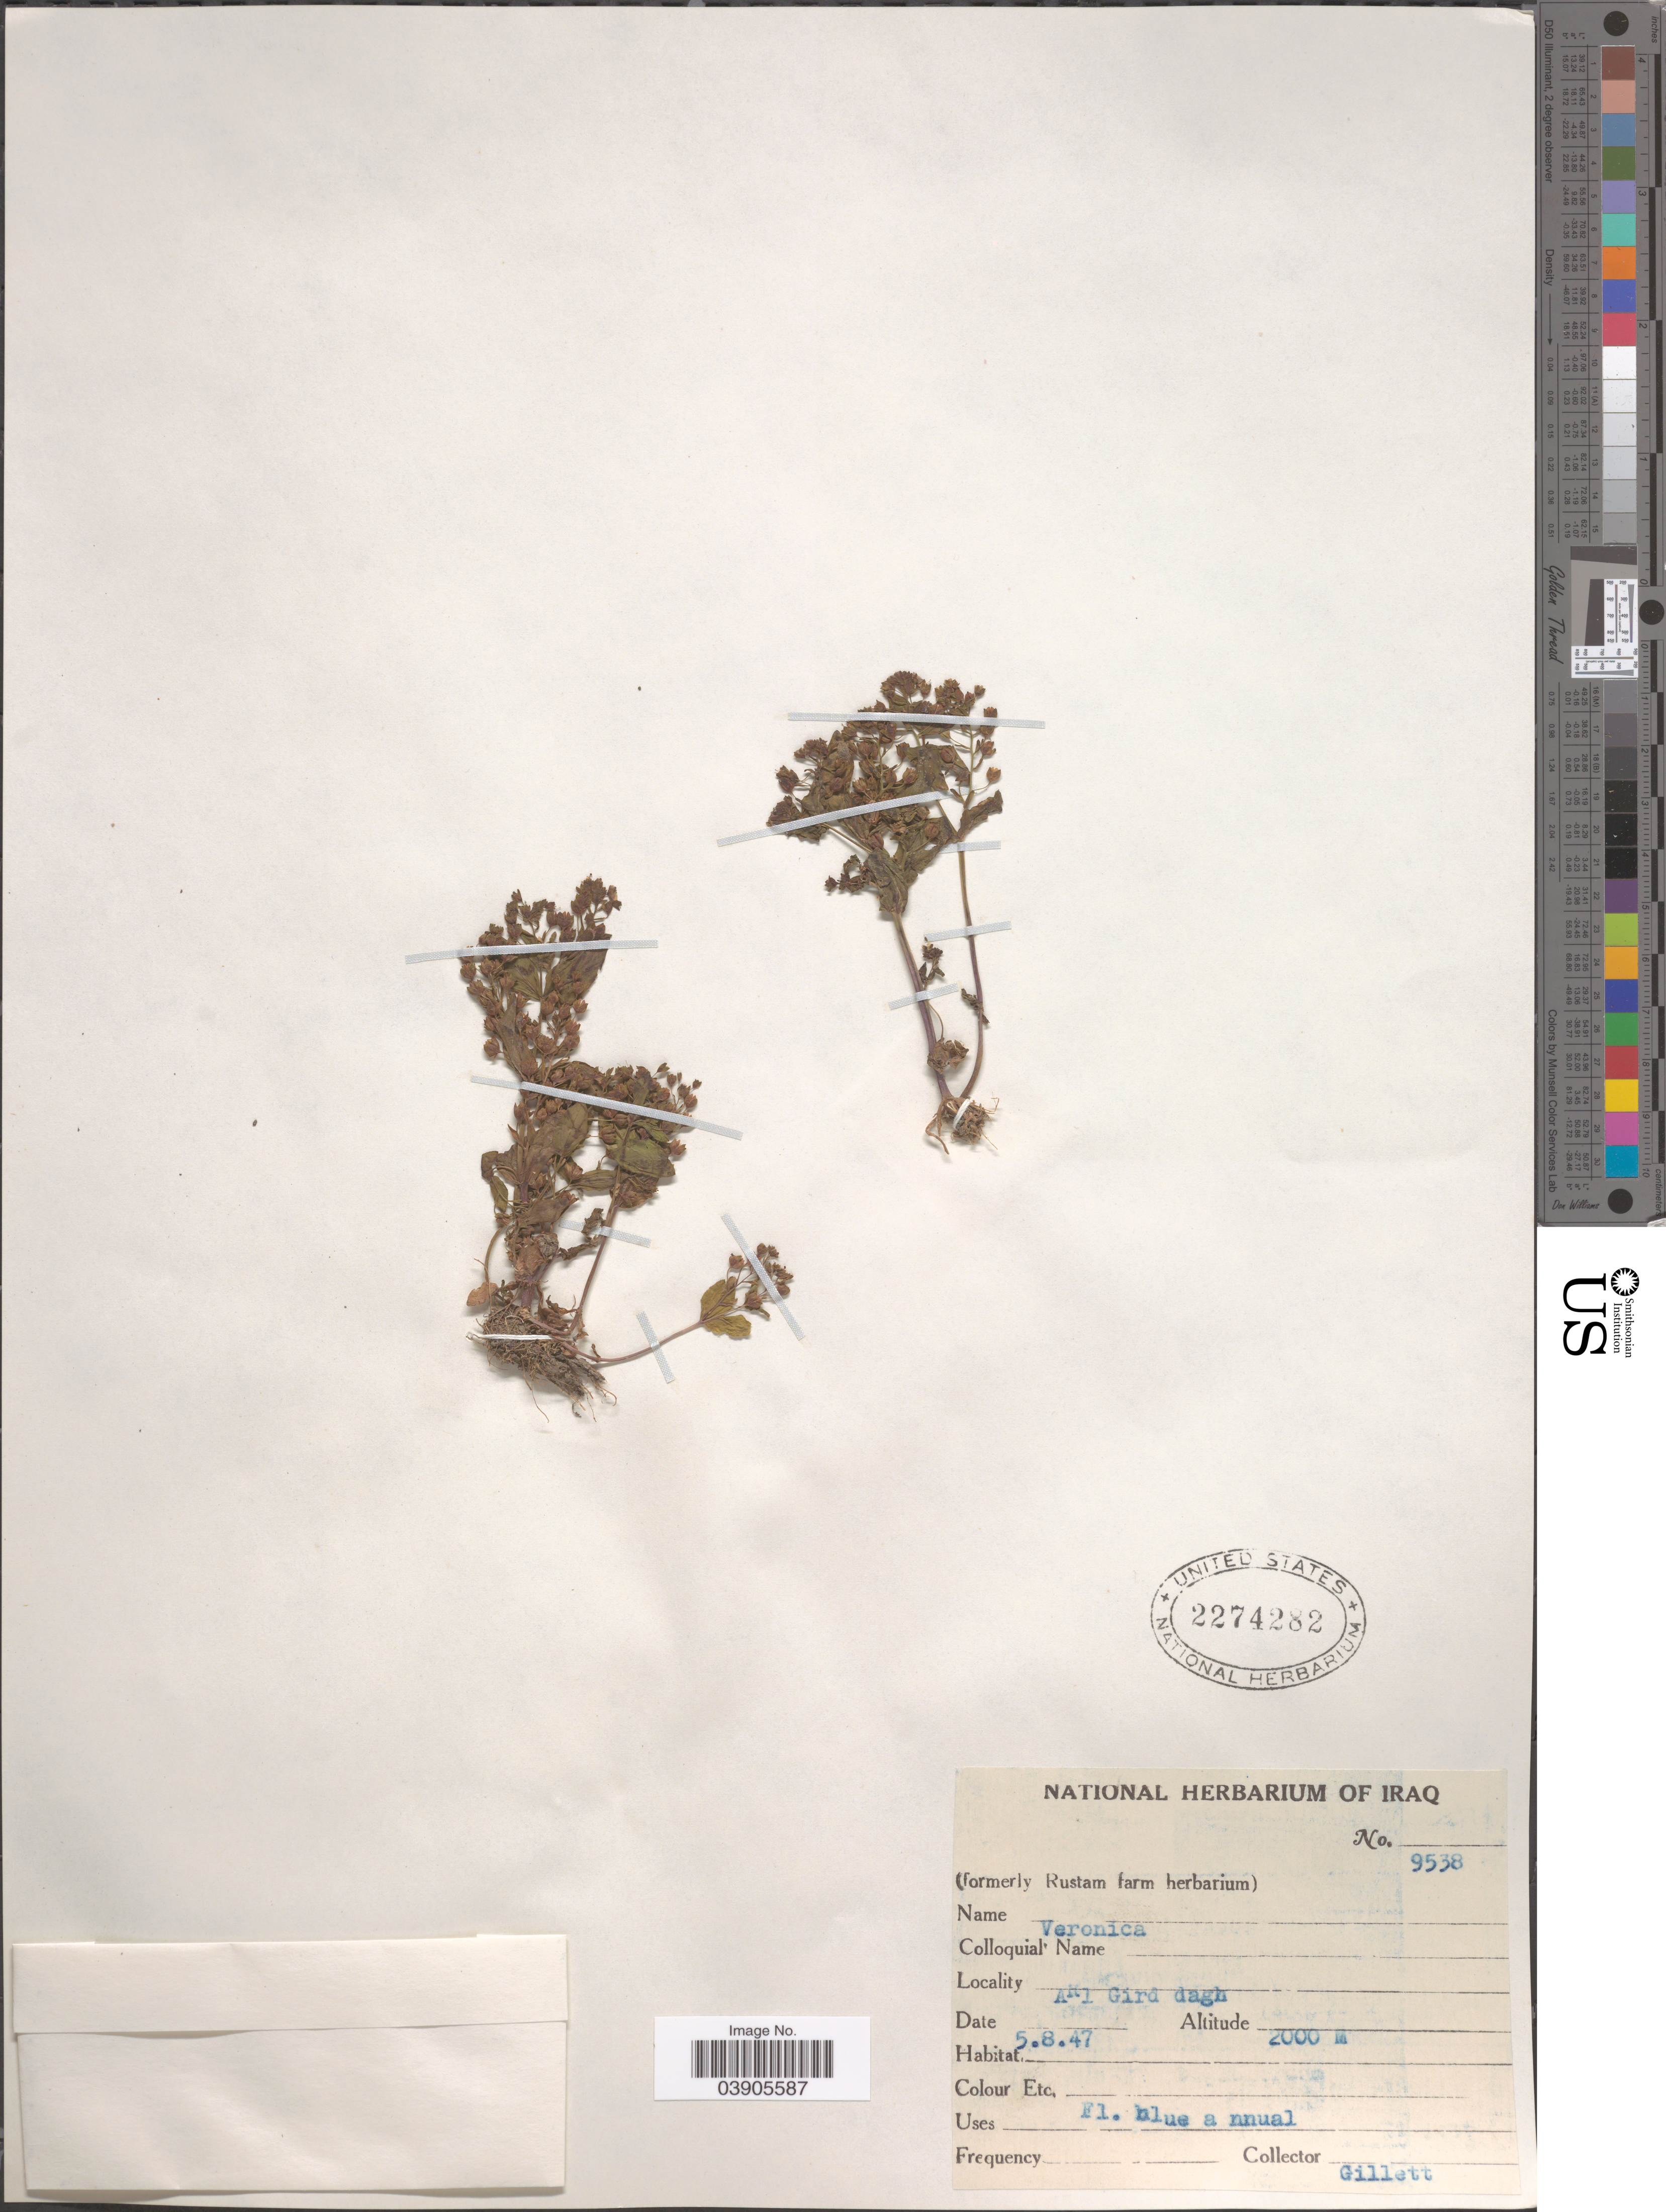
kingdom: Plantae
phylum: Tracheophyta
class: Magnoliopsida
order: Lamiales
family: Plantaginaceae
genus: Veronica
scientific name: Veronica anagallis-aquatica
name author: L.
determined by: Albach, Dirk C.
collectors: Gillett, --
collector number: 9538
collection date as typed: Transcribed d/m/y: 5/8/47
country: Iraq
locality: Arl Gird Dagh.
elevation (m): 2000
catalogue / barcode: US 2274282